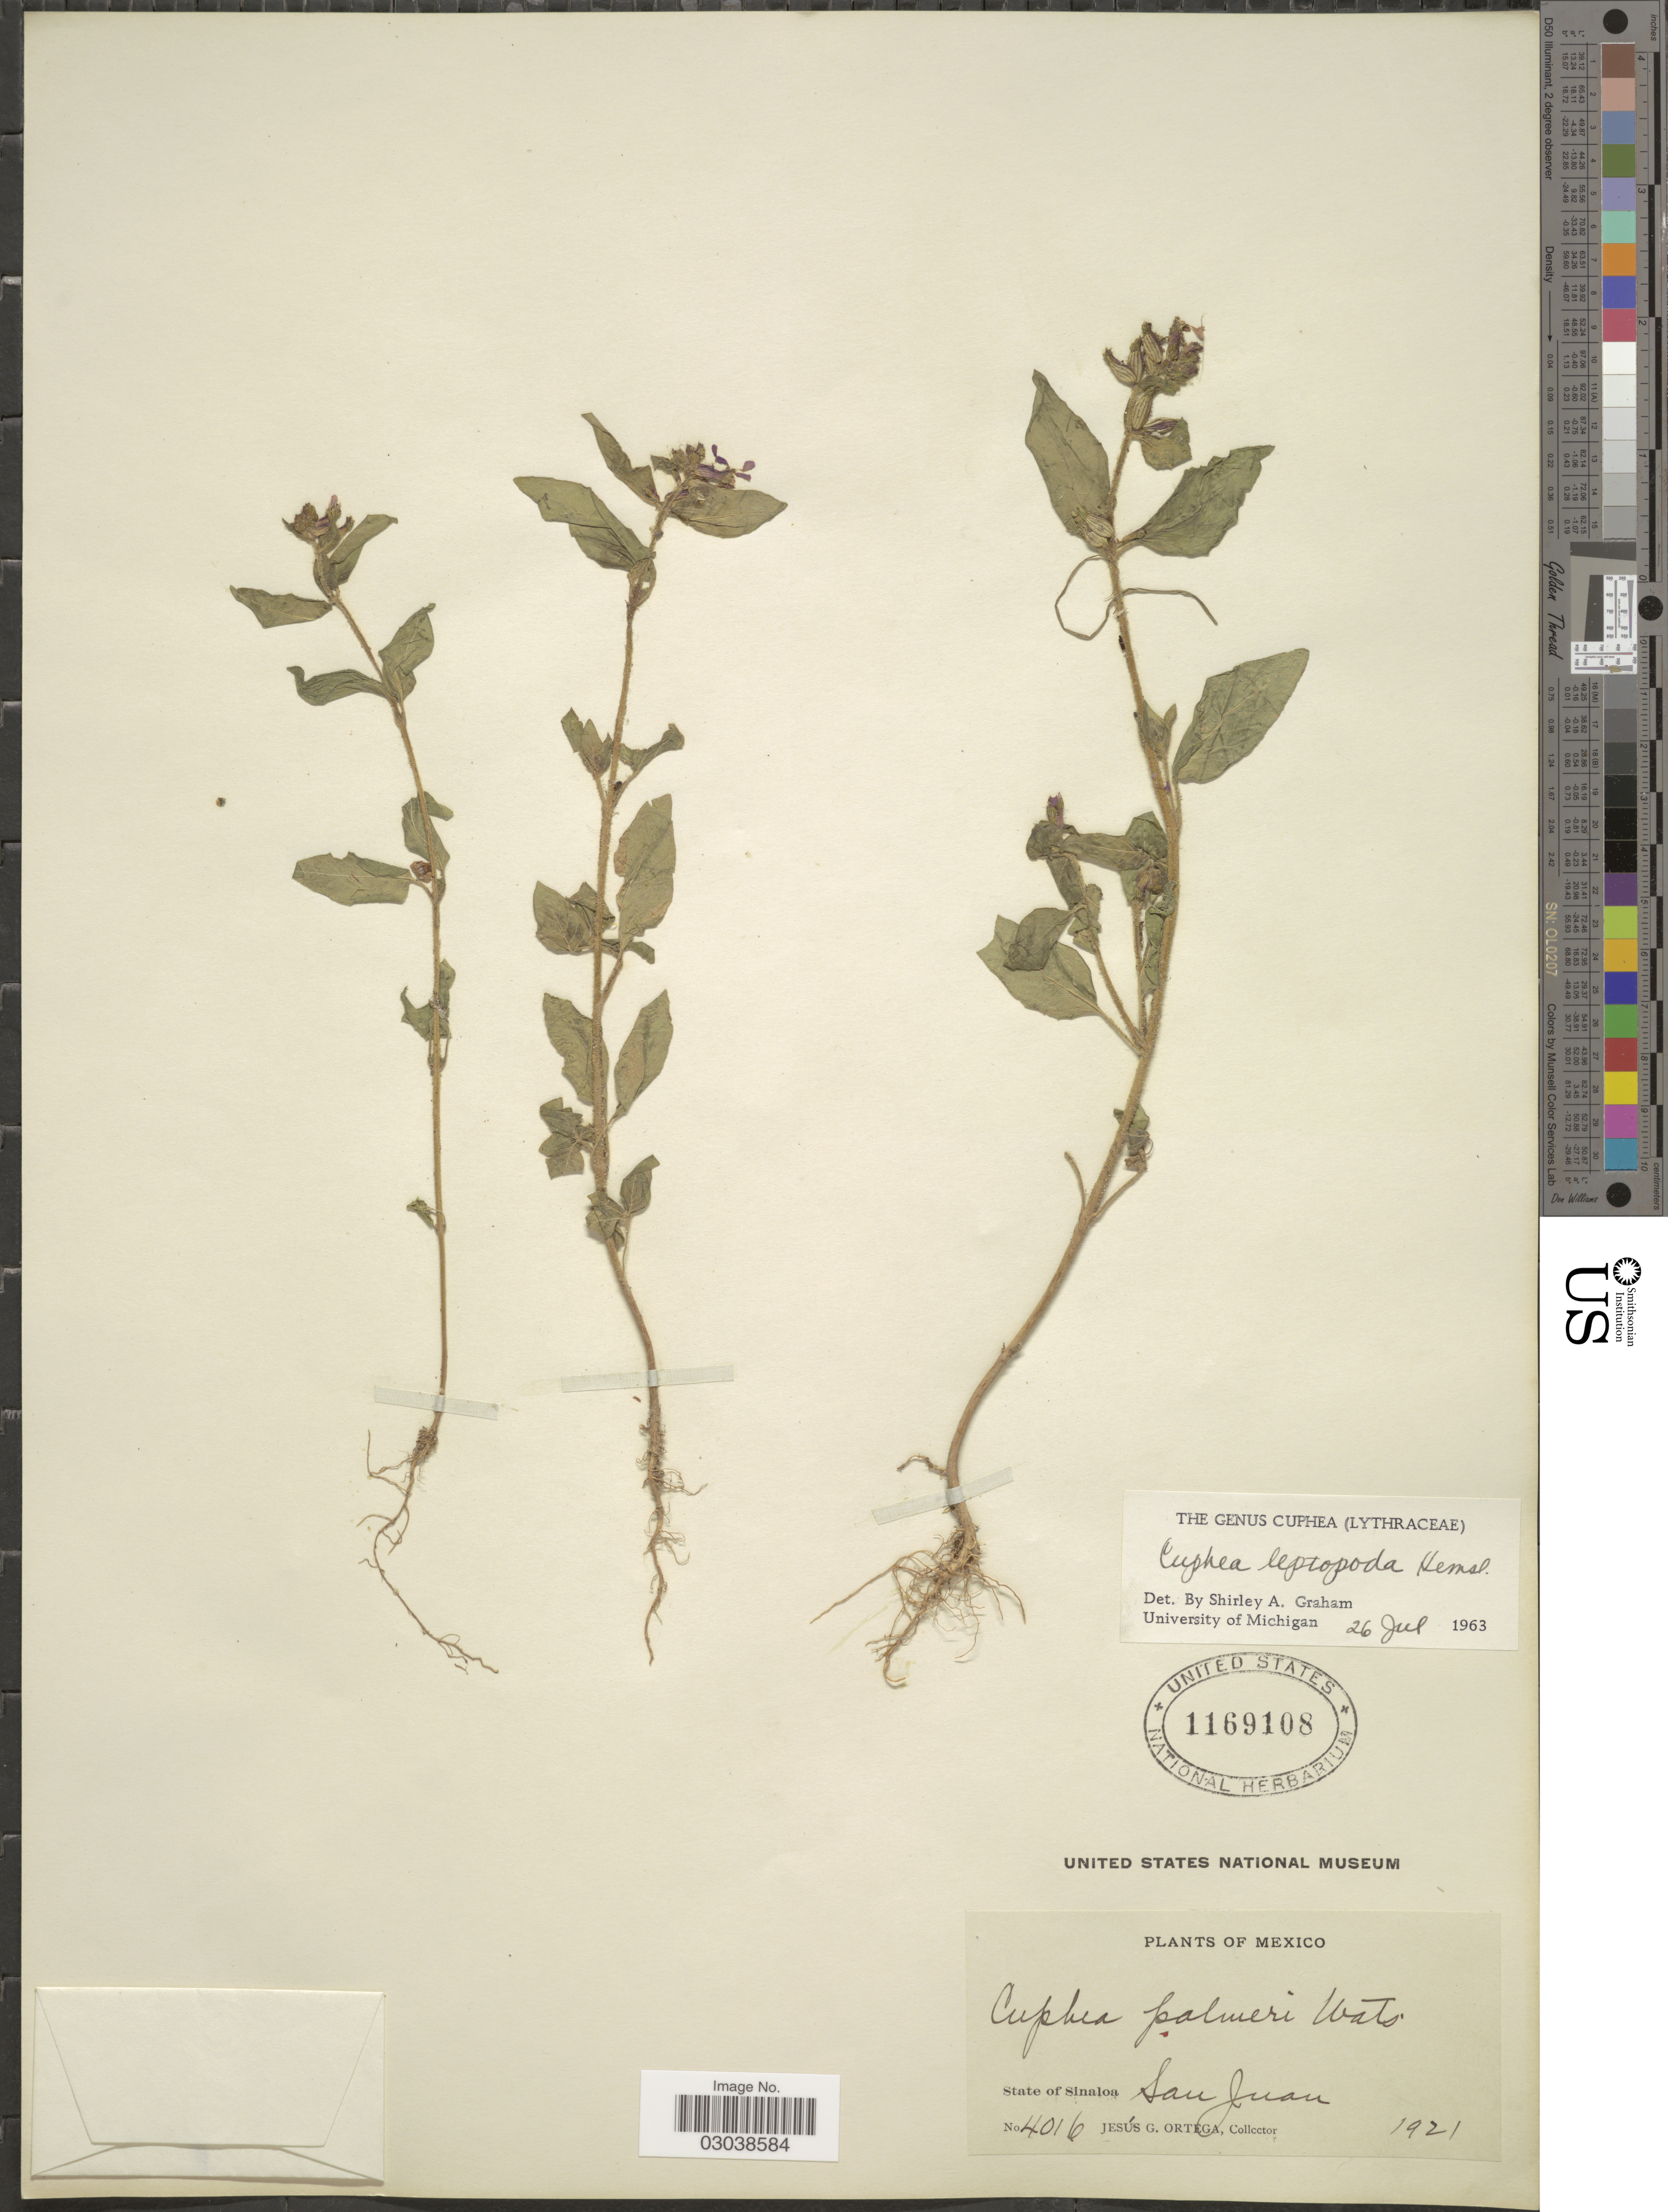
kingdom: Plantae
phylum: Tracheophyta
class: Magnoliopsida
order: Myrtales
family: Lythraceae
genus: Cuphea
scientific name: Cuphea leptopoda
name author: Hemsl.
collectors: J. Ortega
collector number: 4016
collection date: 1921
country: Mexico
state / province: Sinaloa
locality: San Juan.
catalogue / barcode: US 1169108